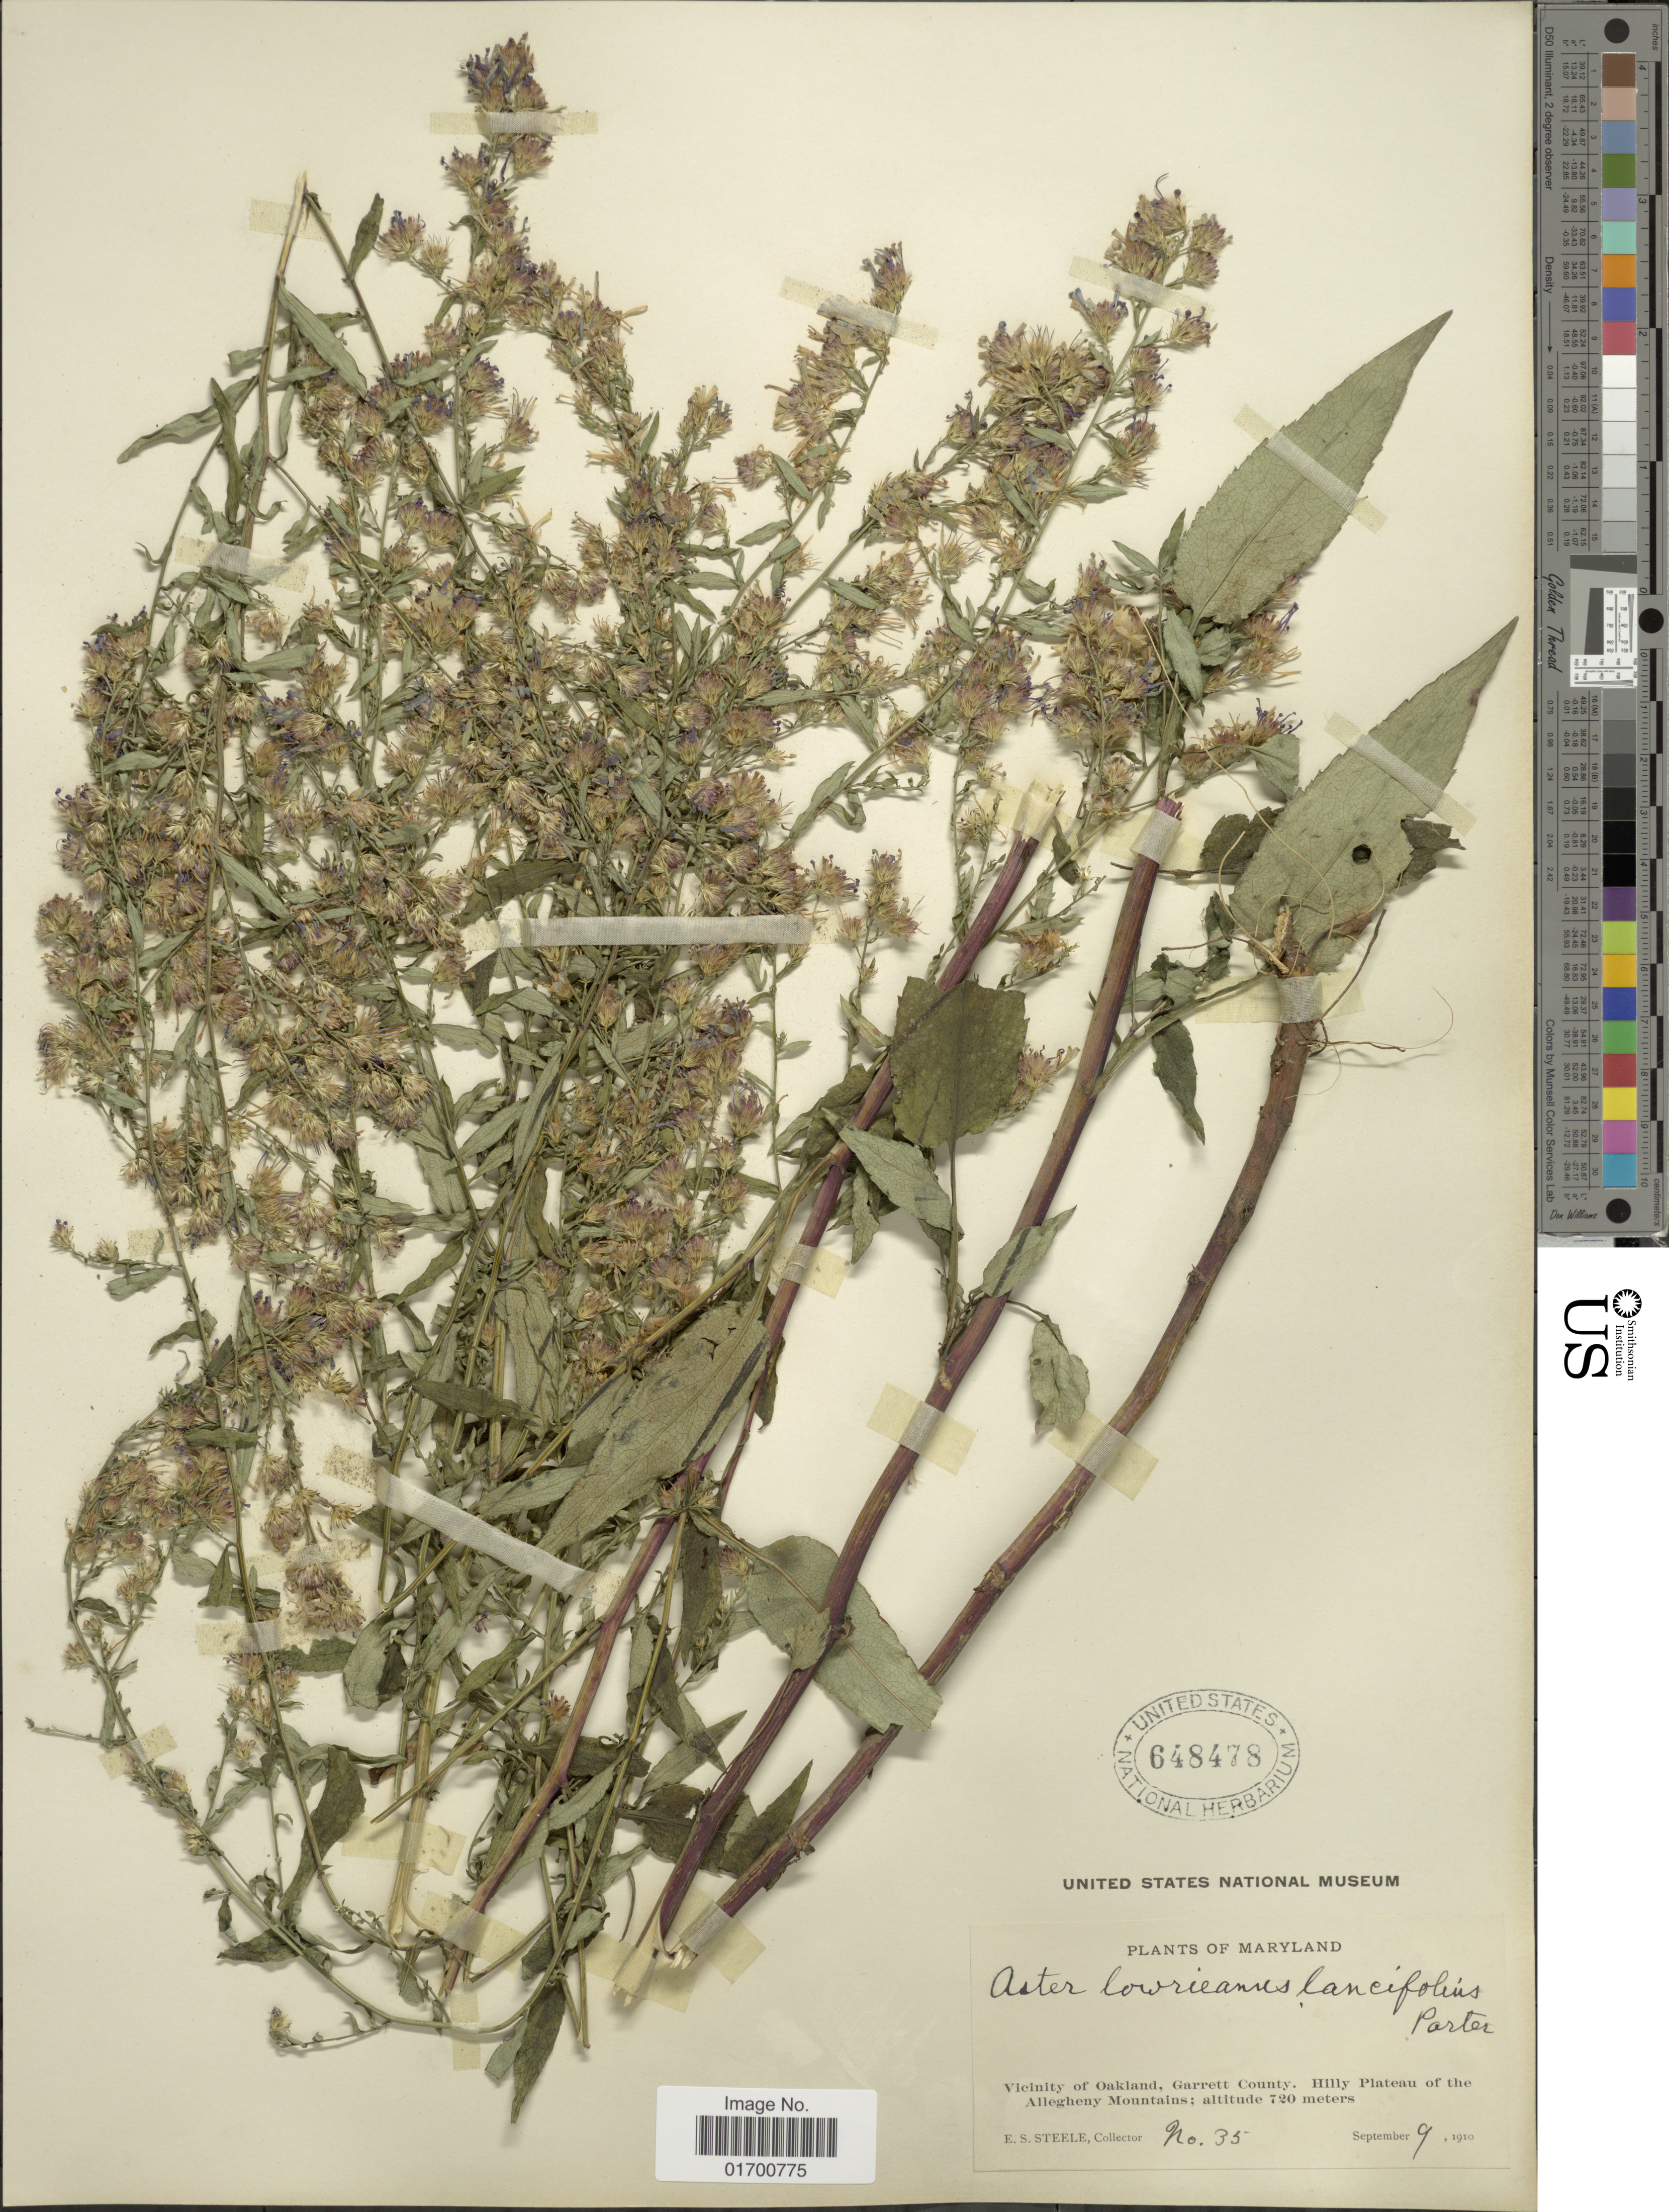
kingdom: Plantae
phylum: Tracheophyta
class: Magnoliopsida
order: Asterales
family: Asteraceae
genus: Symphyotrichum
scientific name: Symphyotrichum lowrieanum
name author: (Porter) G.L. Nesom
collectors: E. Steele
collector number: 35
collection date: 1898-09-09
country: United States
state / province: Maryland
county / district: Garrett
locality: Vicinity of Oakland, Garrett County, Hilly Plateau of the Allegheny Mountains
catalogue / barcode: US 648478